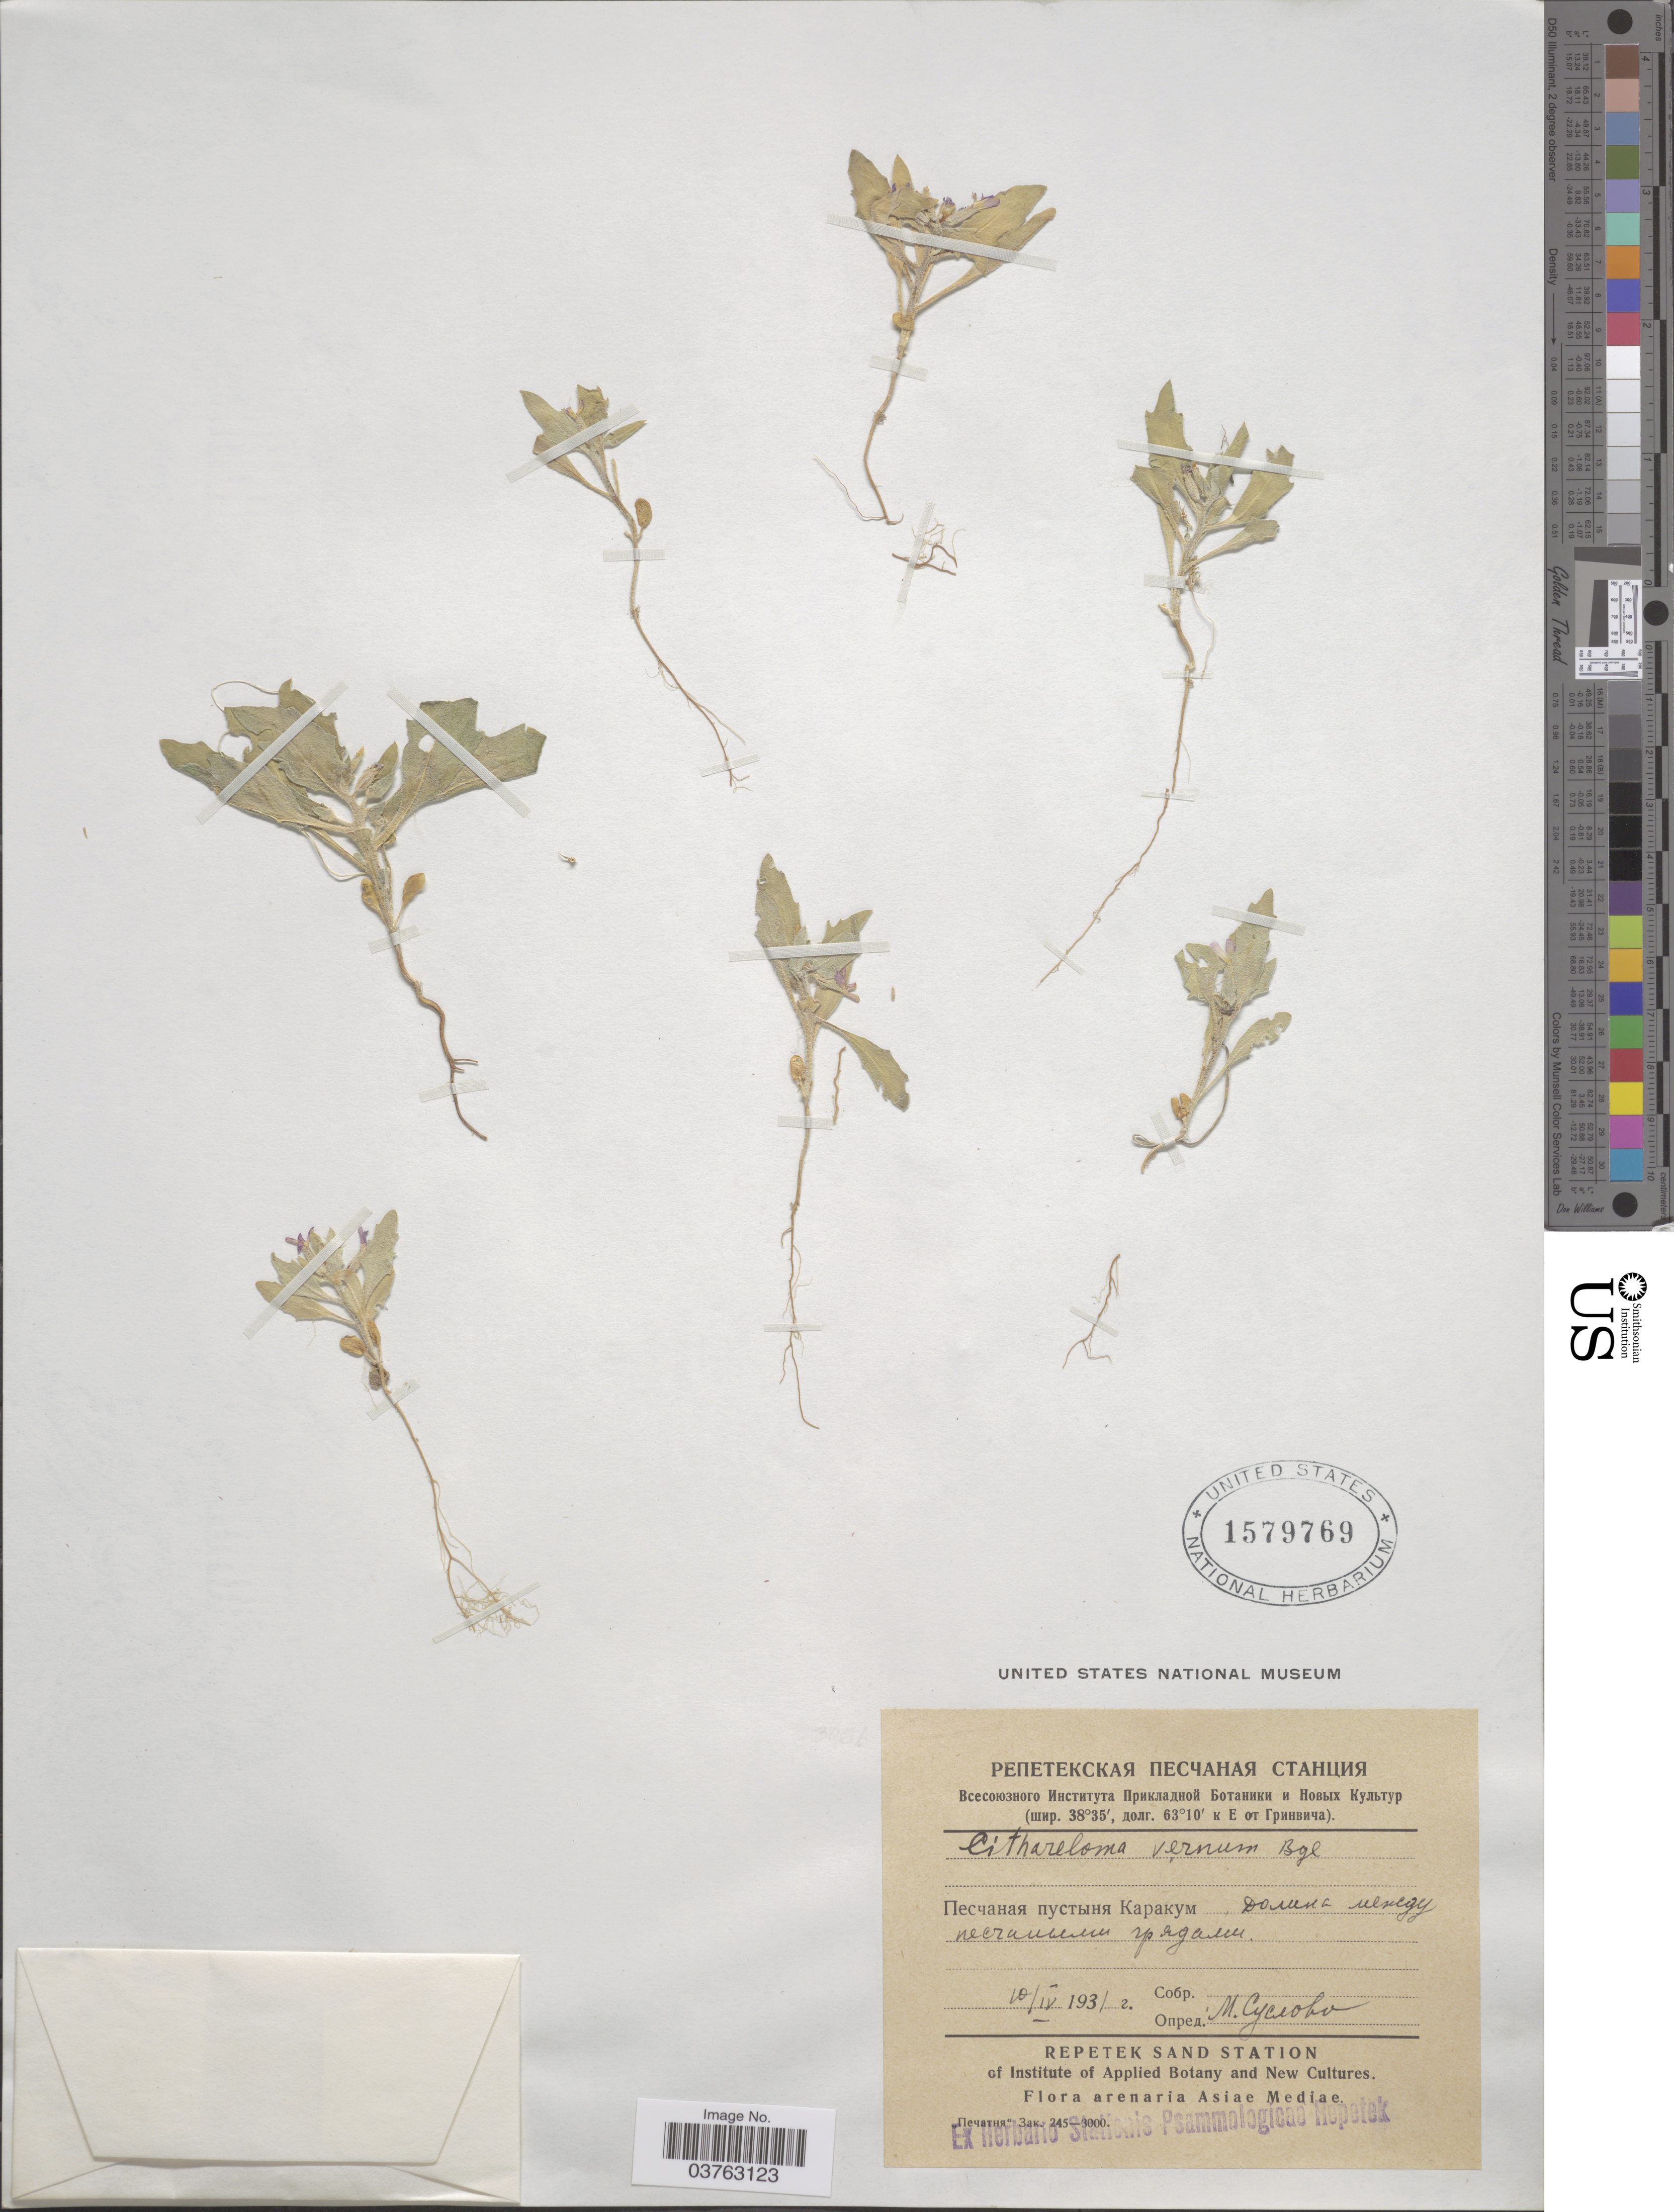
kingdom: Plantae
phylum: Tracheophyta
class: Magnoliopsida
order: Brassicales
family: Brassicaceae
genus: Cithareloma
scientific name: Cithareloma vernum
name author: Bunge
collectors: M. Suslova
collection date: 1931-04-10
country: Turkmenistan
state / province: Lebap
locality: Karakum Desert.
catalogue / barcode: US 1579769